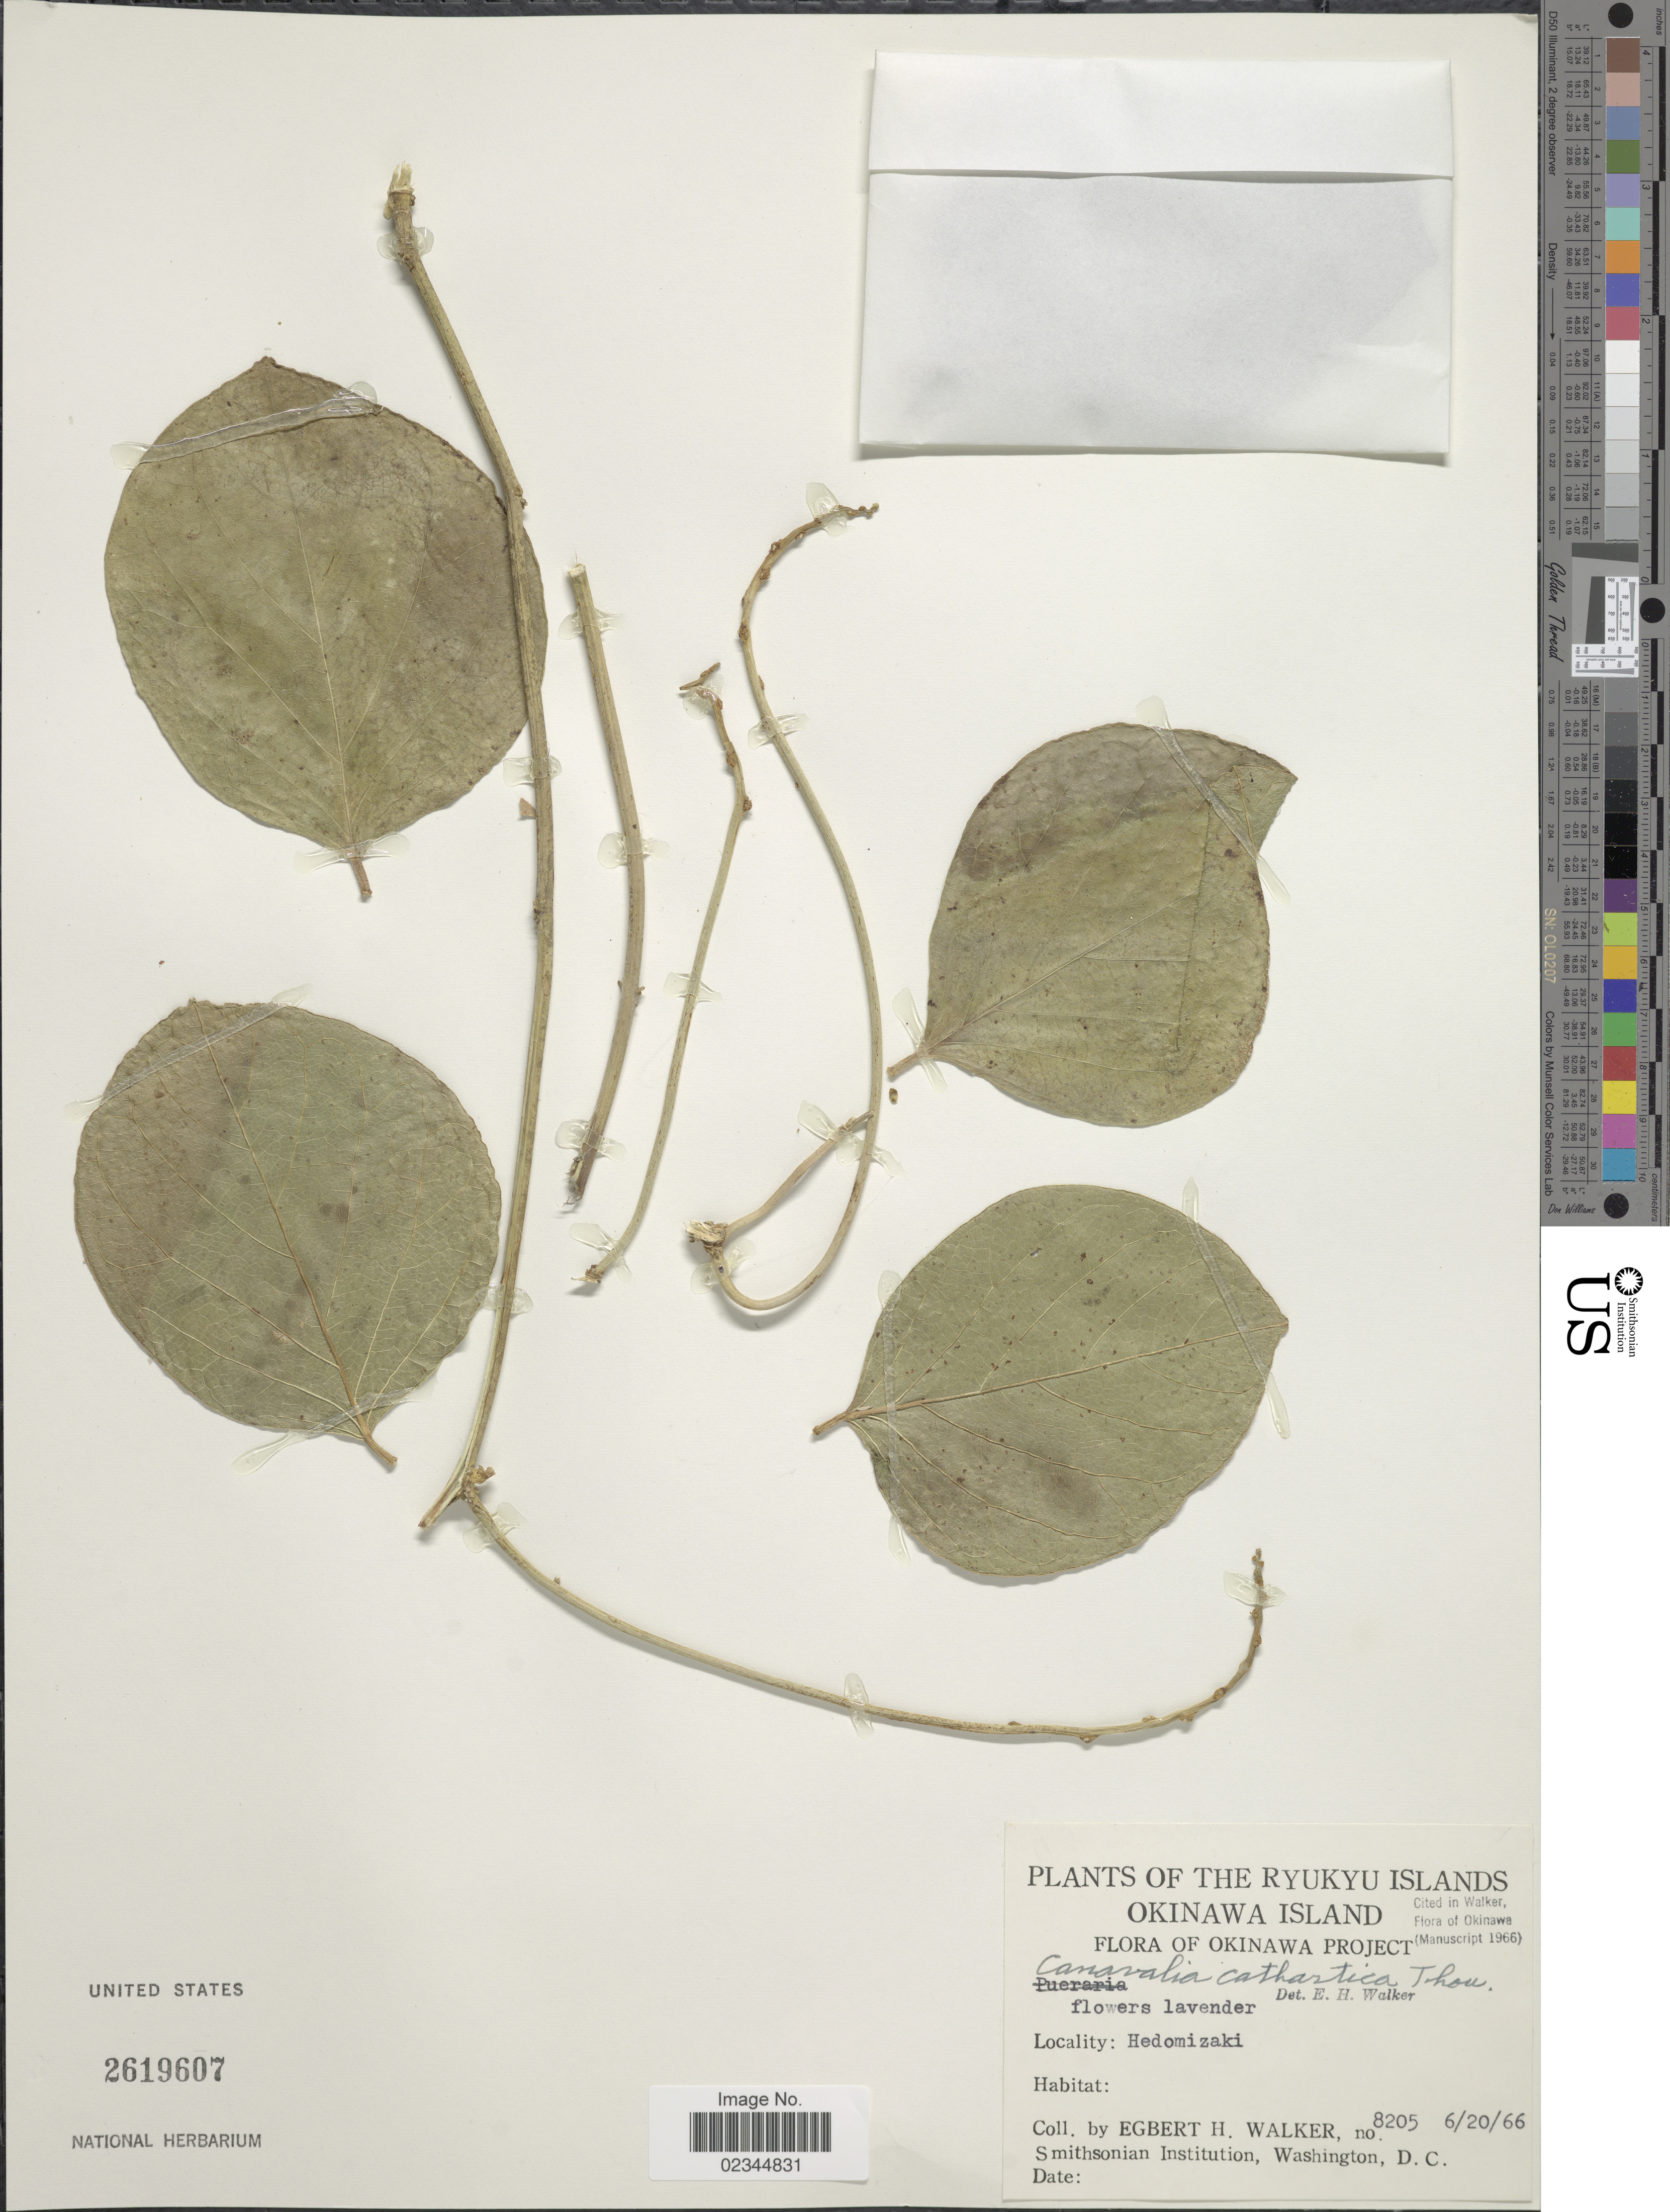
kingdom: Plantae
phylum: Tracheophyta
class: Magnoliopsida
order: Fabales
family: Fabaceae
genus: Canavalia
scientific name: Canavalia cathartica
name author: Thouars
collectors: E. H. Walker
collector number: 8205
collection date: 1966-06-20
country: Japan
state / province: Okinawa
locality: Ryukyu Islands. Okinawa Island. Hedomizaki.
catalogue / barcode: US 2619607